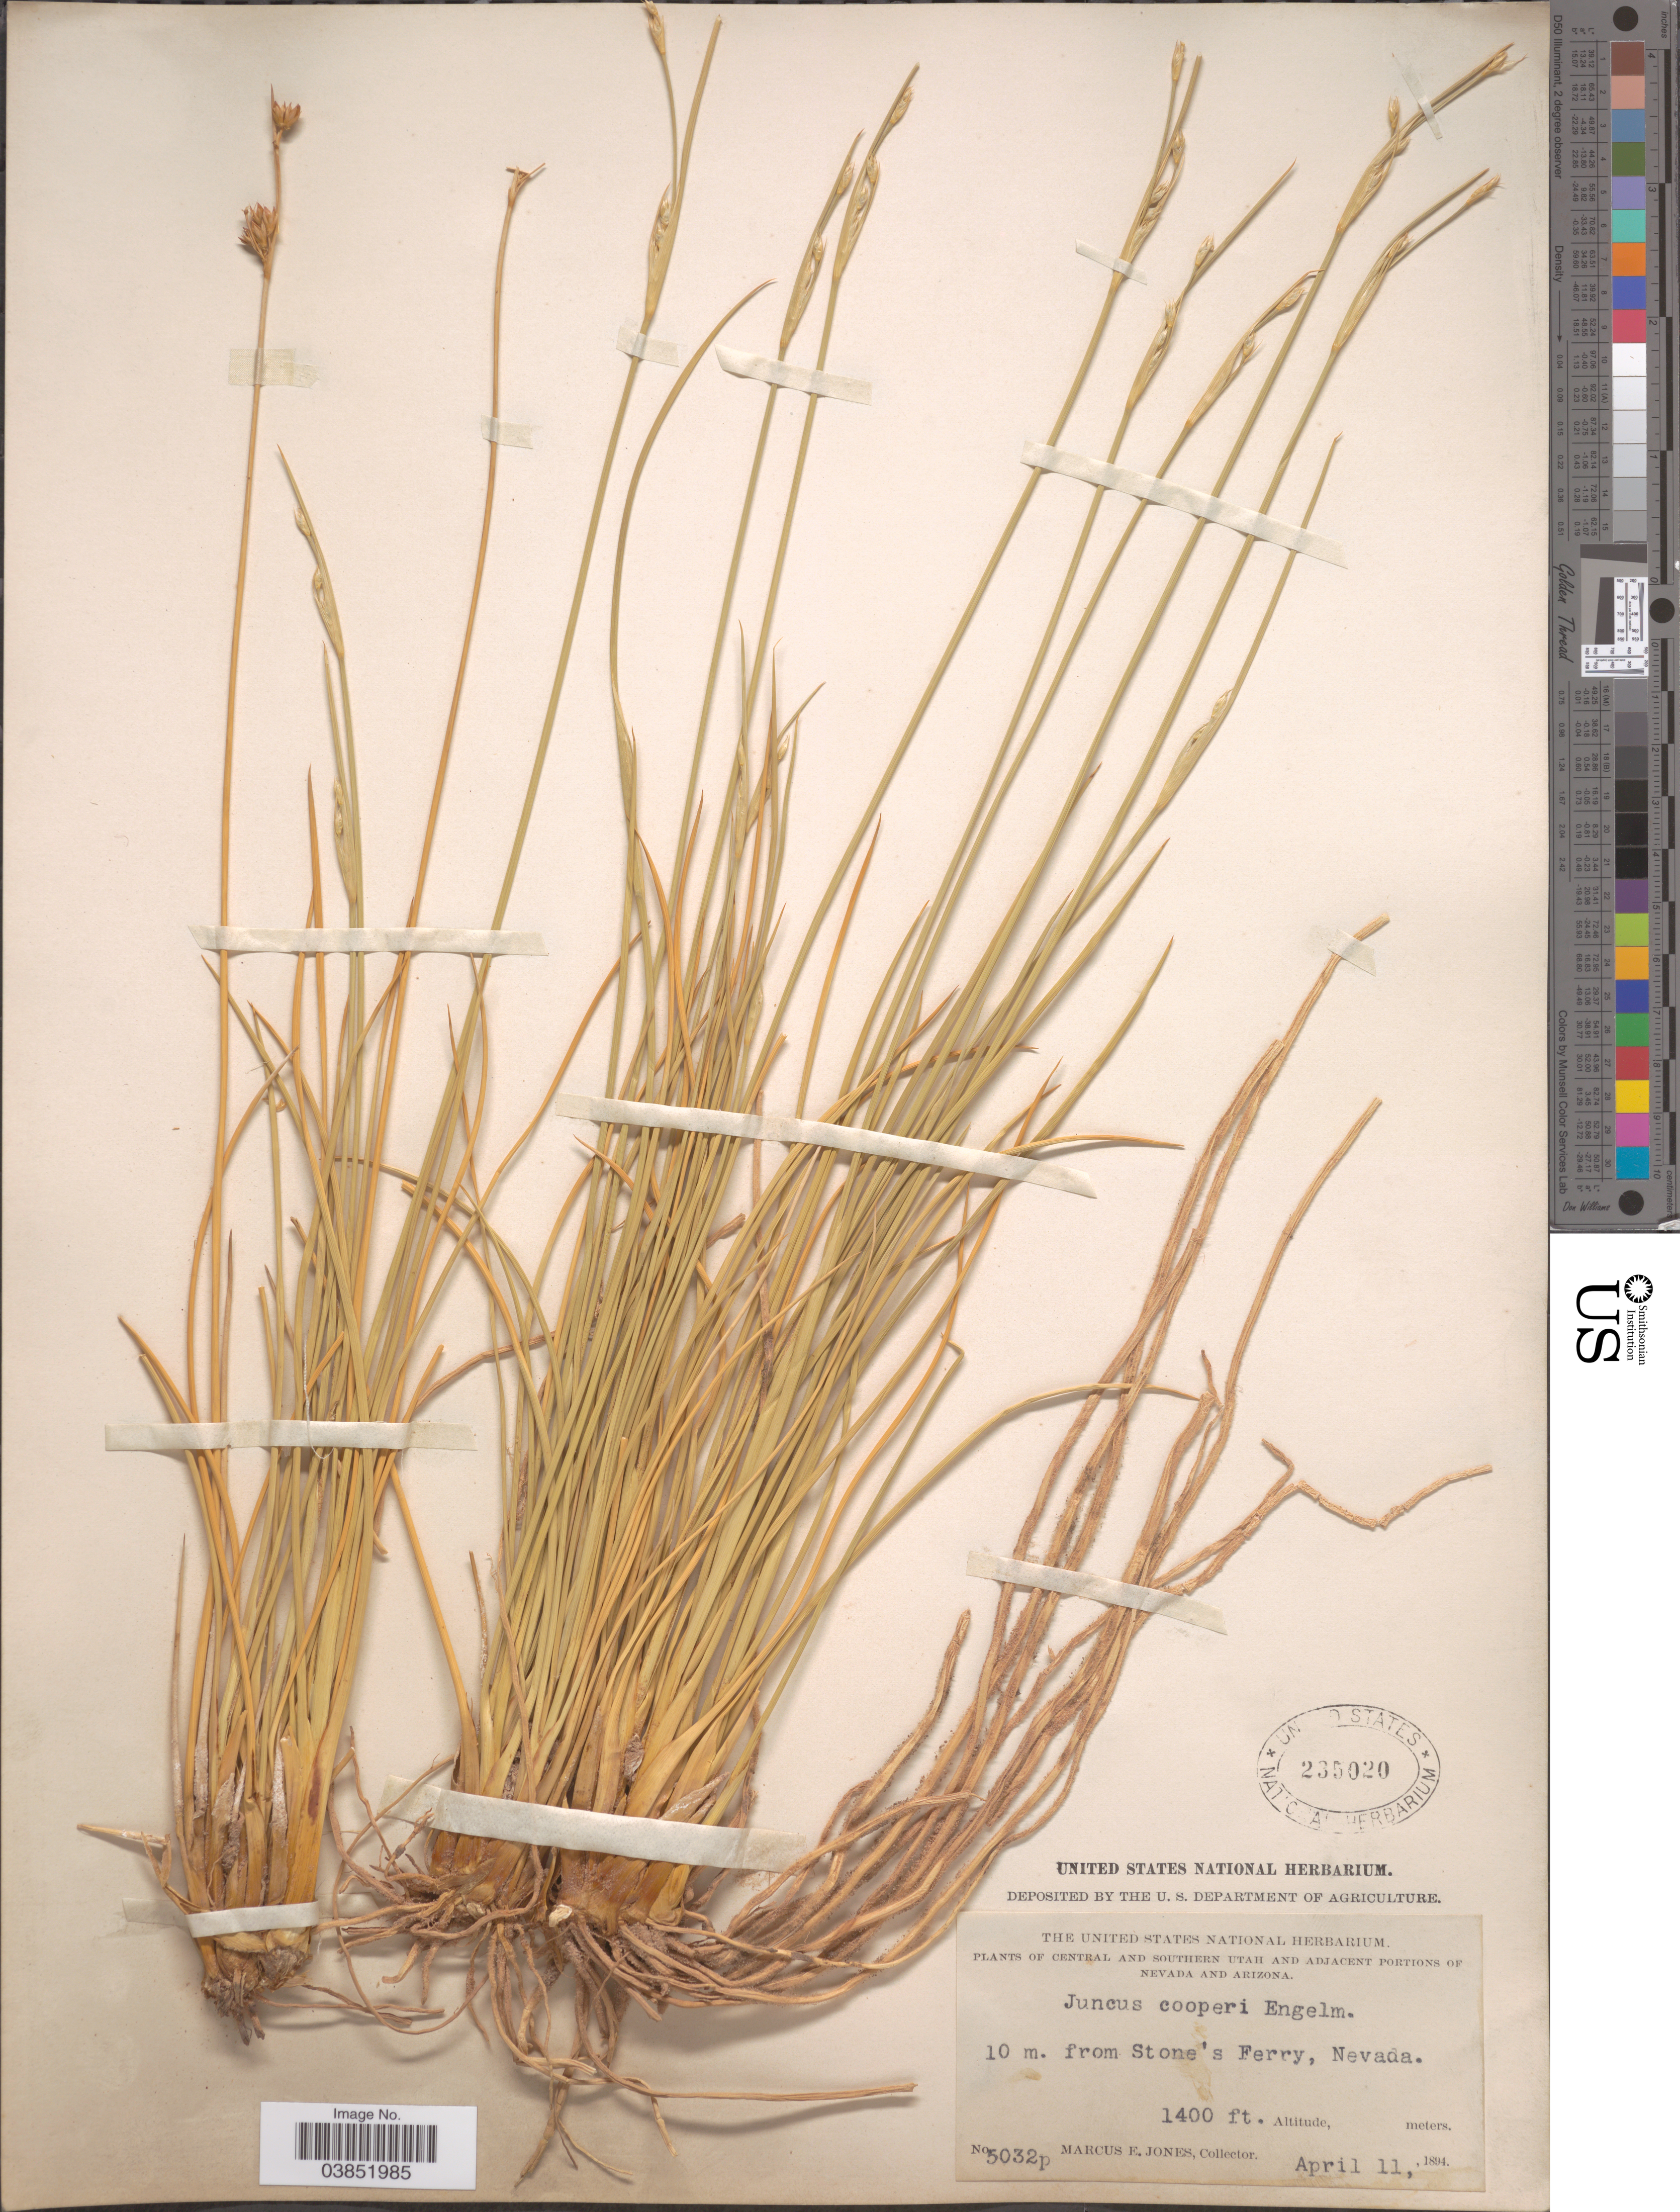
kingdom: Plantae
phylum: Tracheophyta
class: Liliopsida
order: Poales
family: Juncaceae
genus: Juncus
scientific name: Juncus cooperi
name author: Engelm.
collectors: M. E. Jones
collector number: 5032p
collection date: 1894-04-11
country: United States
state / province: Nevada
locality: Adjacent portions of Nevada. 10 m. from Stone's Ferry.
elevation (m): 427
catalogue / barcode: US 235020